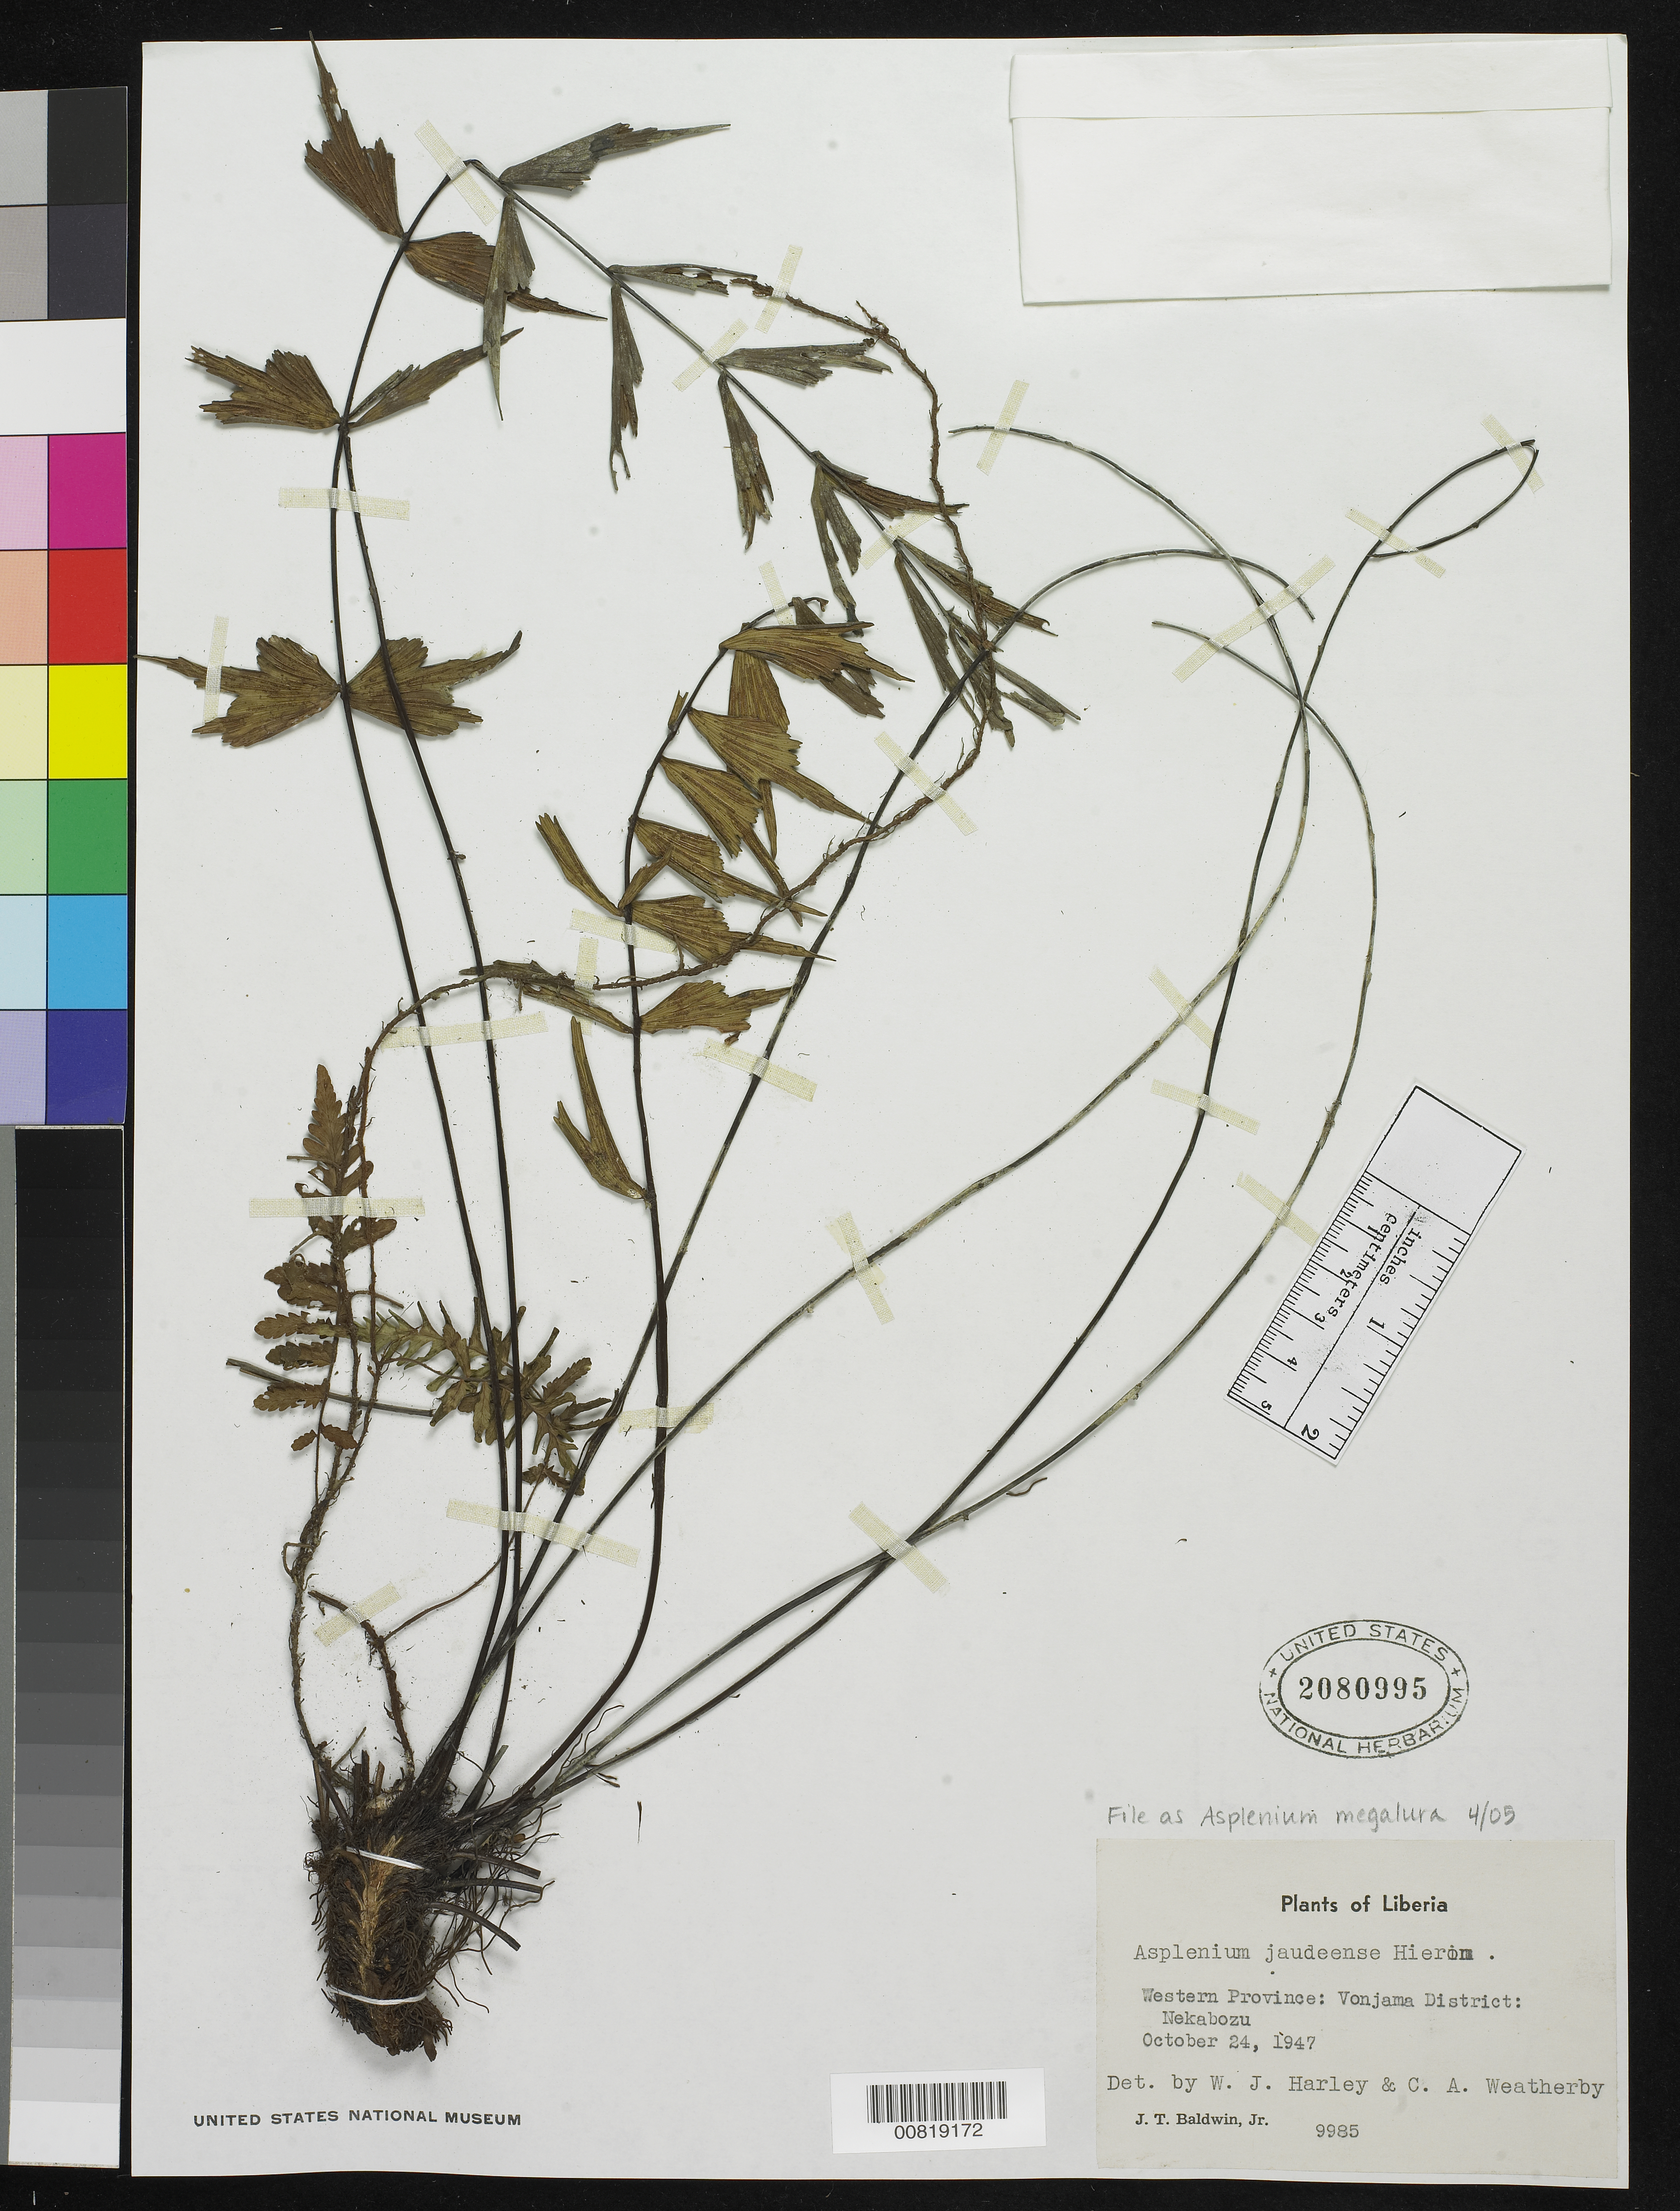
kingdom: Plantae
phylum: Tracheophyta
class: Polypodiopsida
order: Polypodiales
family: Aspleniaceae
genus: Asplenium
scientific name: Asplenium megalura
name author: Baker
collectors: J. T. Baldwin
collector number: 9985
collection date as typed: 24 Oct 1947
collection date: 1947-10-24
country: Liberia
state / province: Lofa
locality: Western Province: Vonjama District, Nekabozu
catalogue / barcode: US 2080995